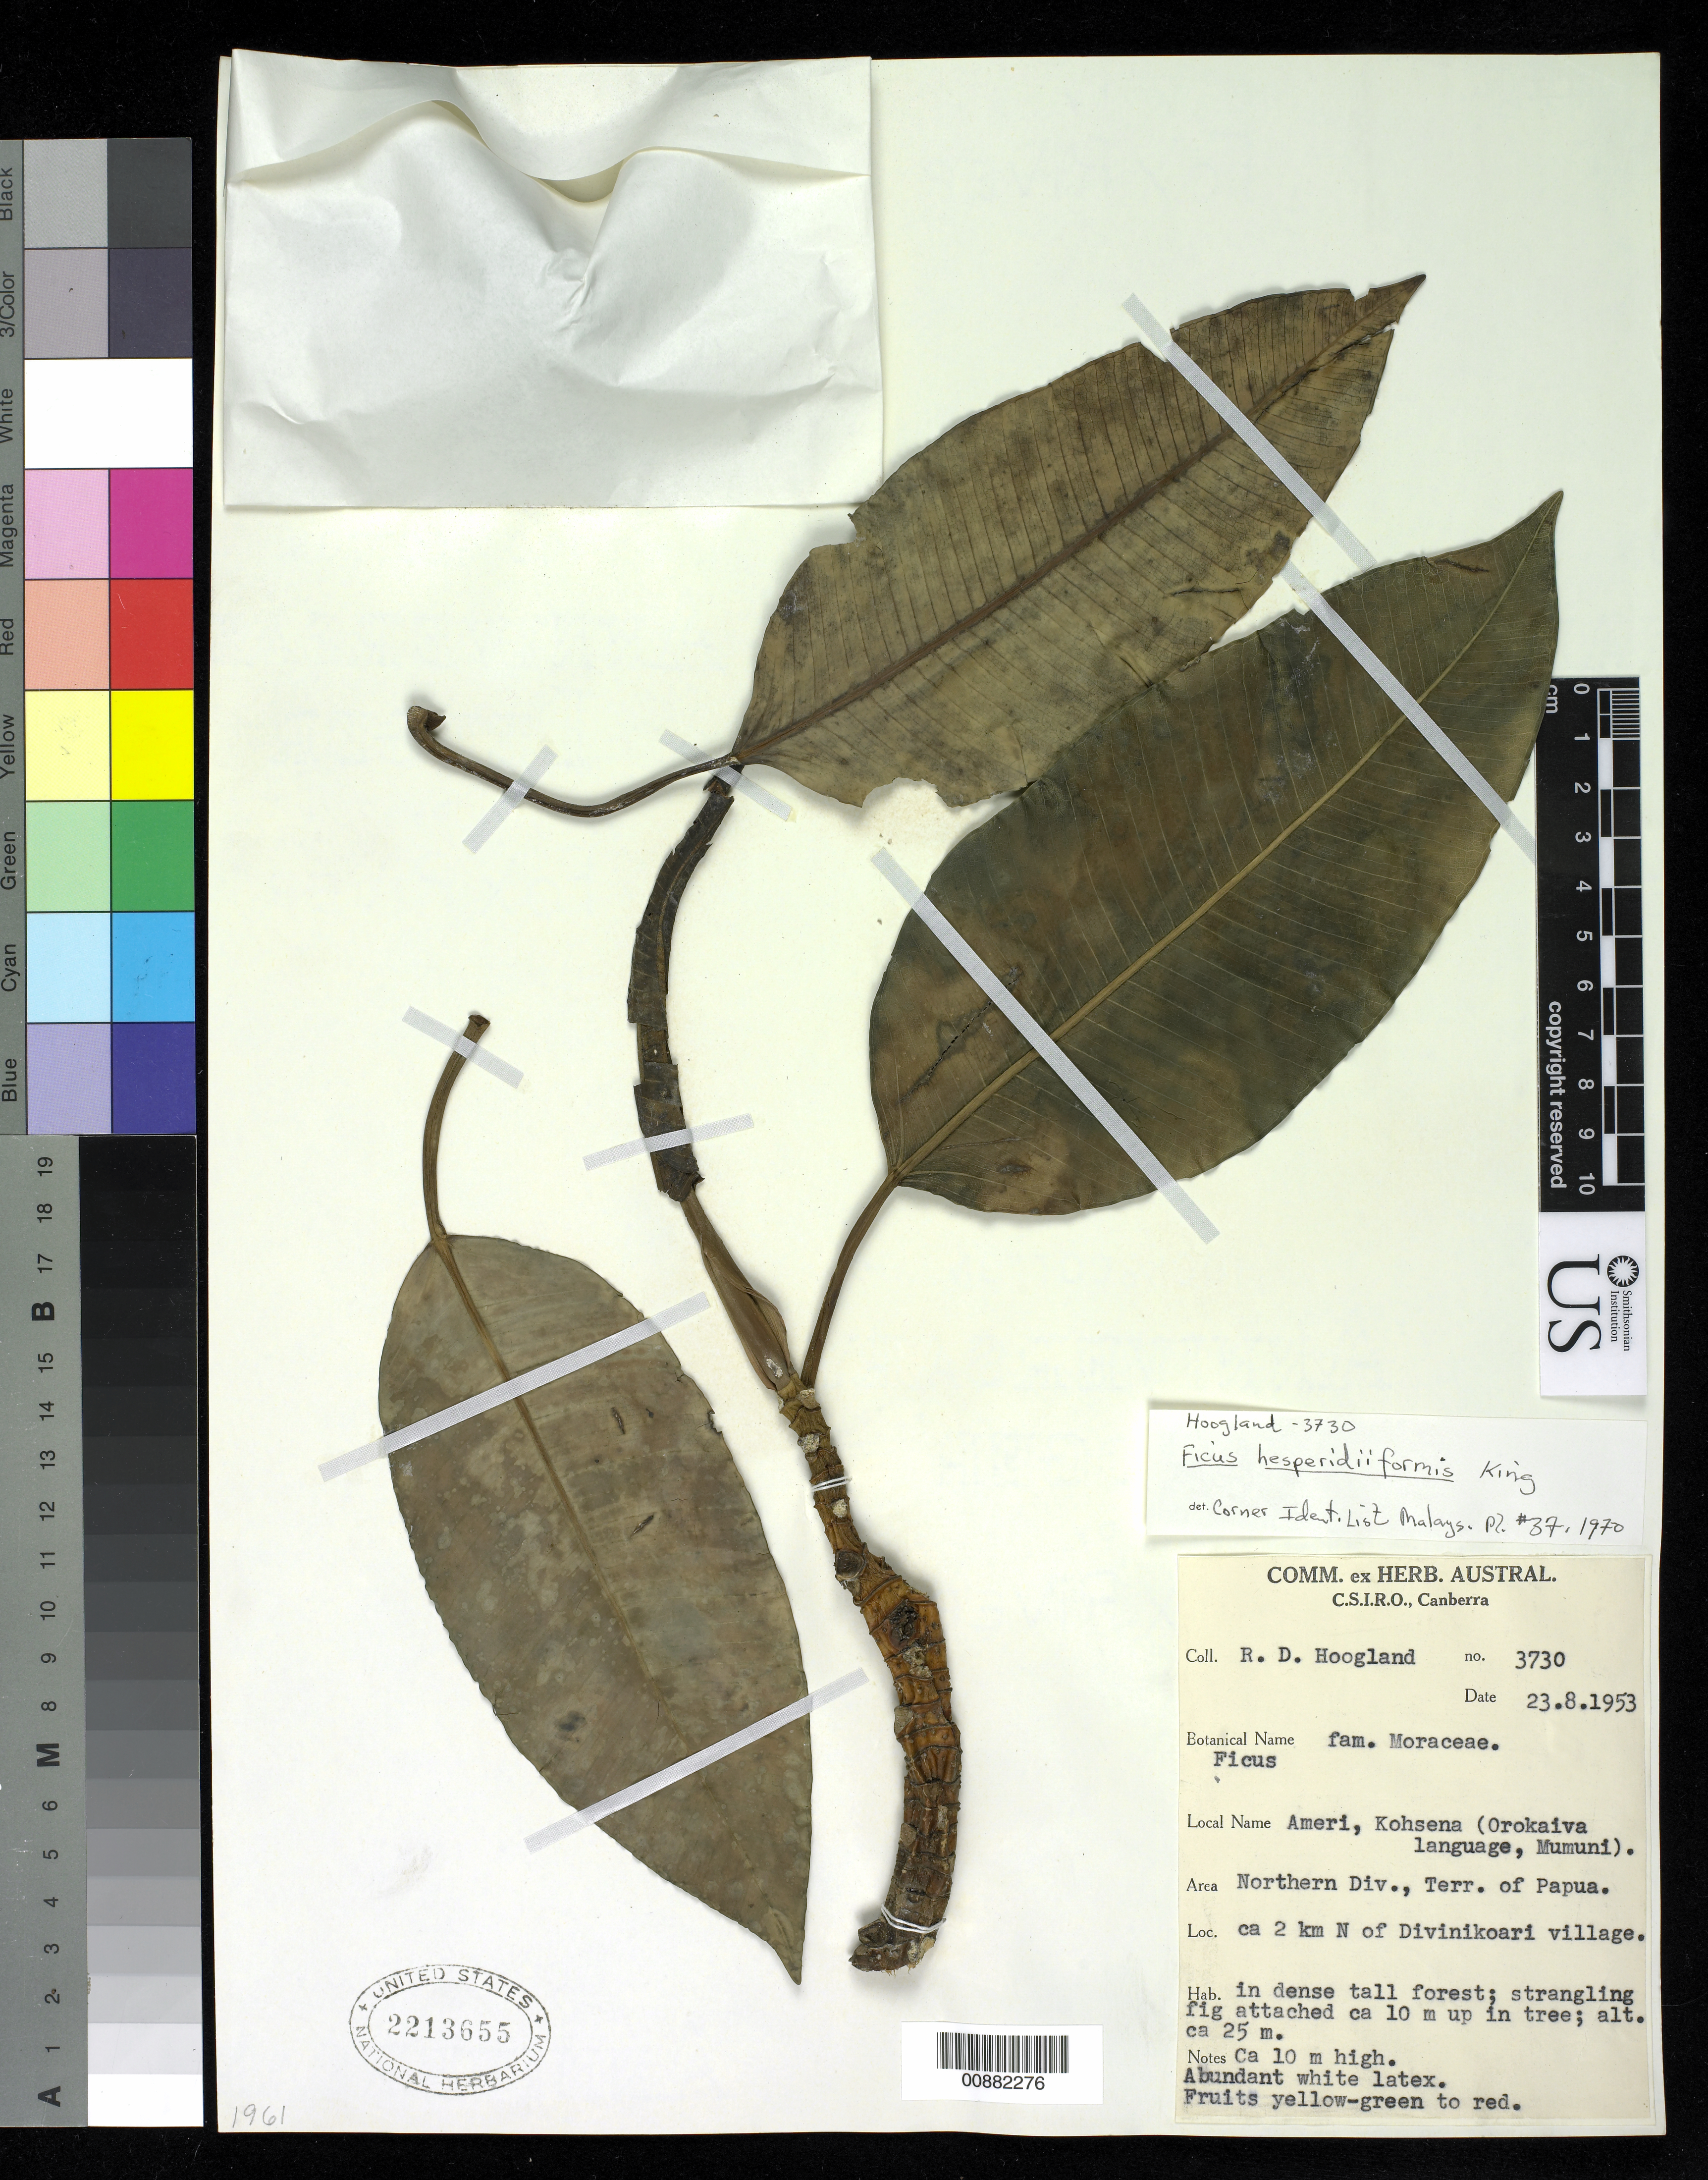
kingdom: Plantae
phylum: Tracheophyta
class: Magnoliopsida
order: Rosales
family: Moraceae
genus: Ficus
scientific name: Ficus hesperidiiformis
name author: R.M. King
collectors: R. D. Hoogland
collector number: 3730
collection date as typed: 23 Aug 1953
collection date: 1953-08-23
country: Papua New Guinea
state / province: Northern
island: New Guinea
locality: c 2km N of Divinikoari village.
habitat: in dense tall forest; strangling fig attach c 10m up in tree.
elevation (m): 25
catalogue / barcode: US 2213655